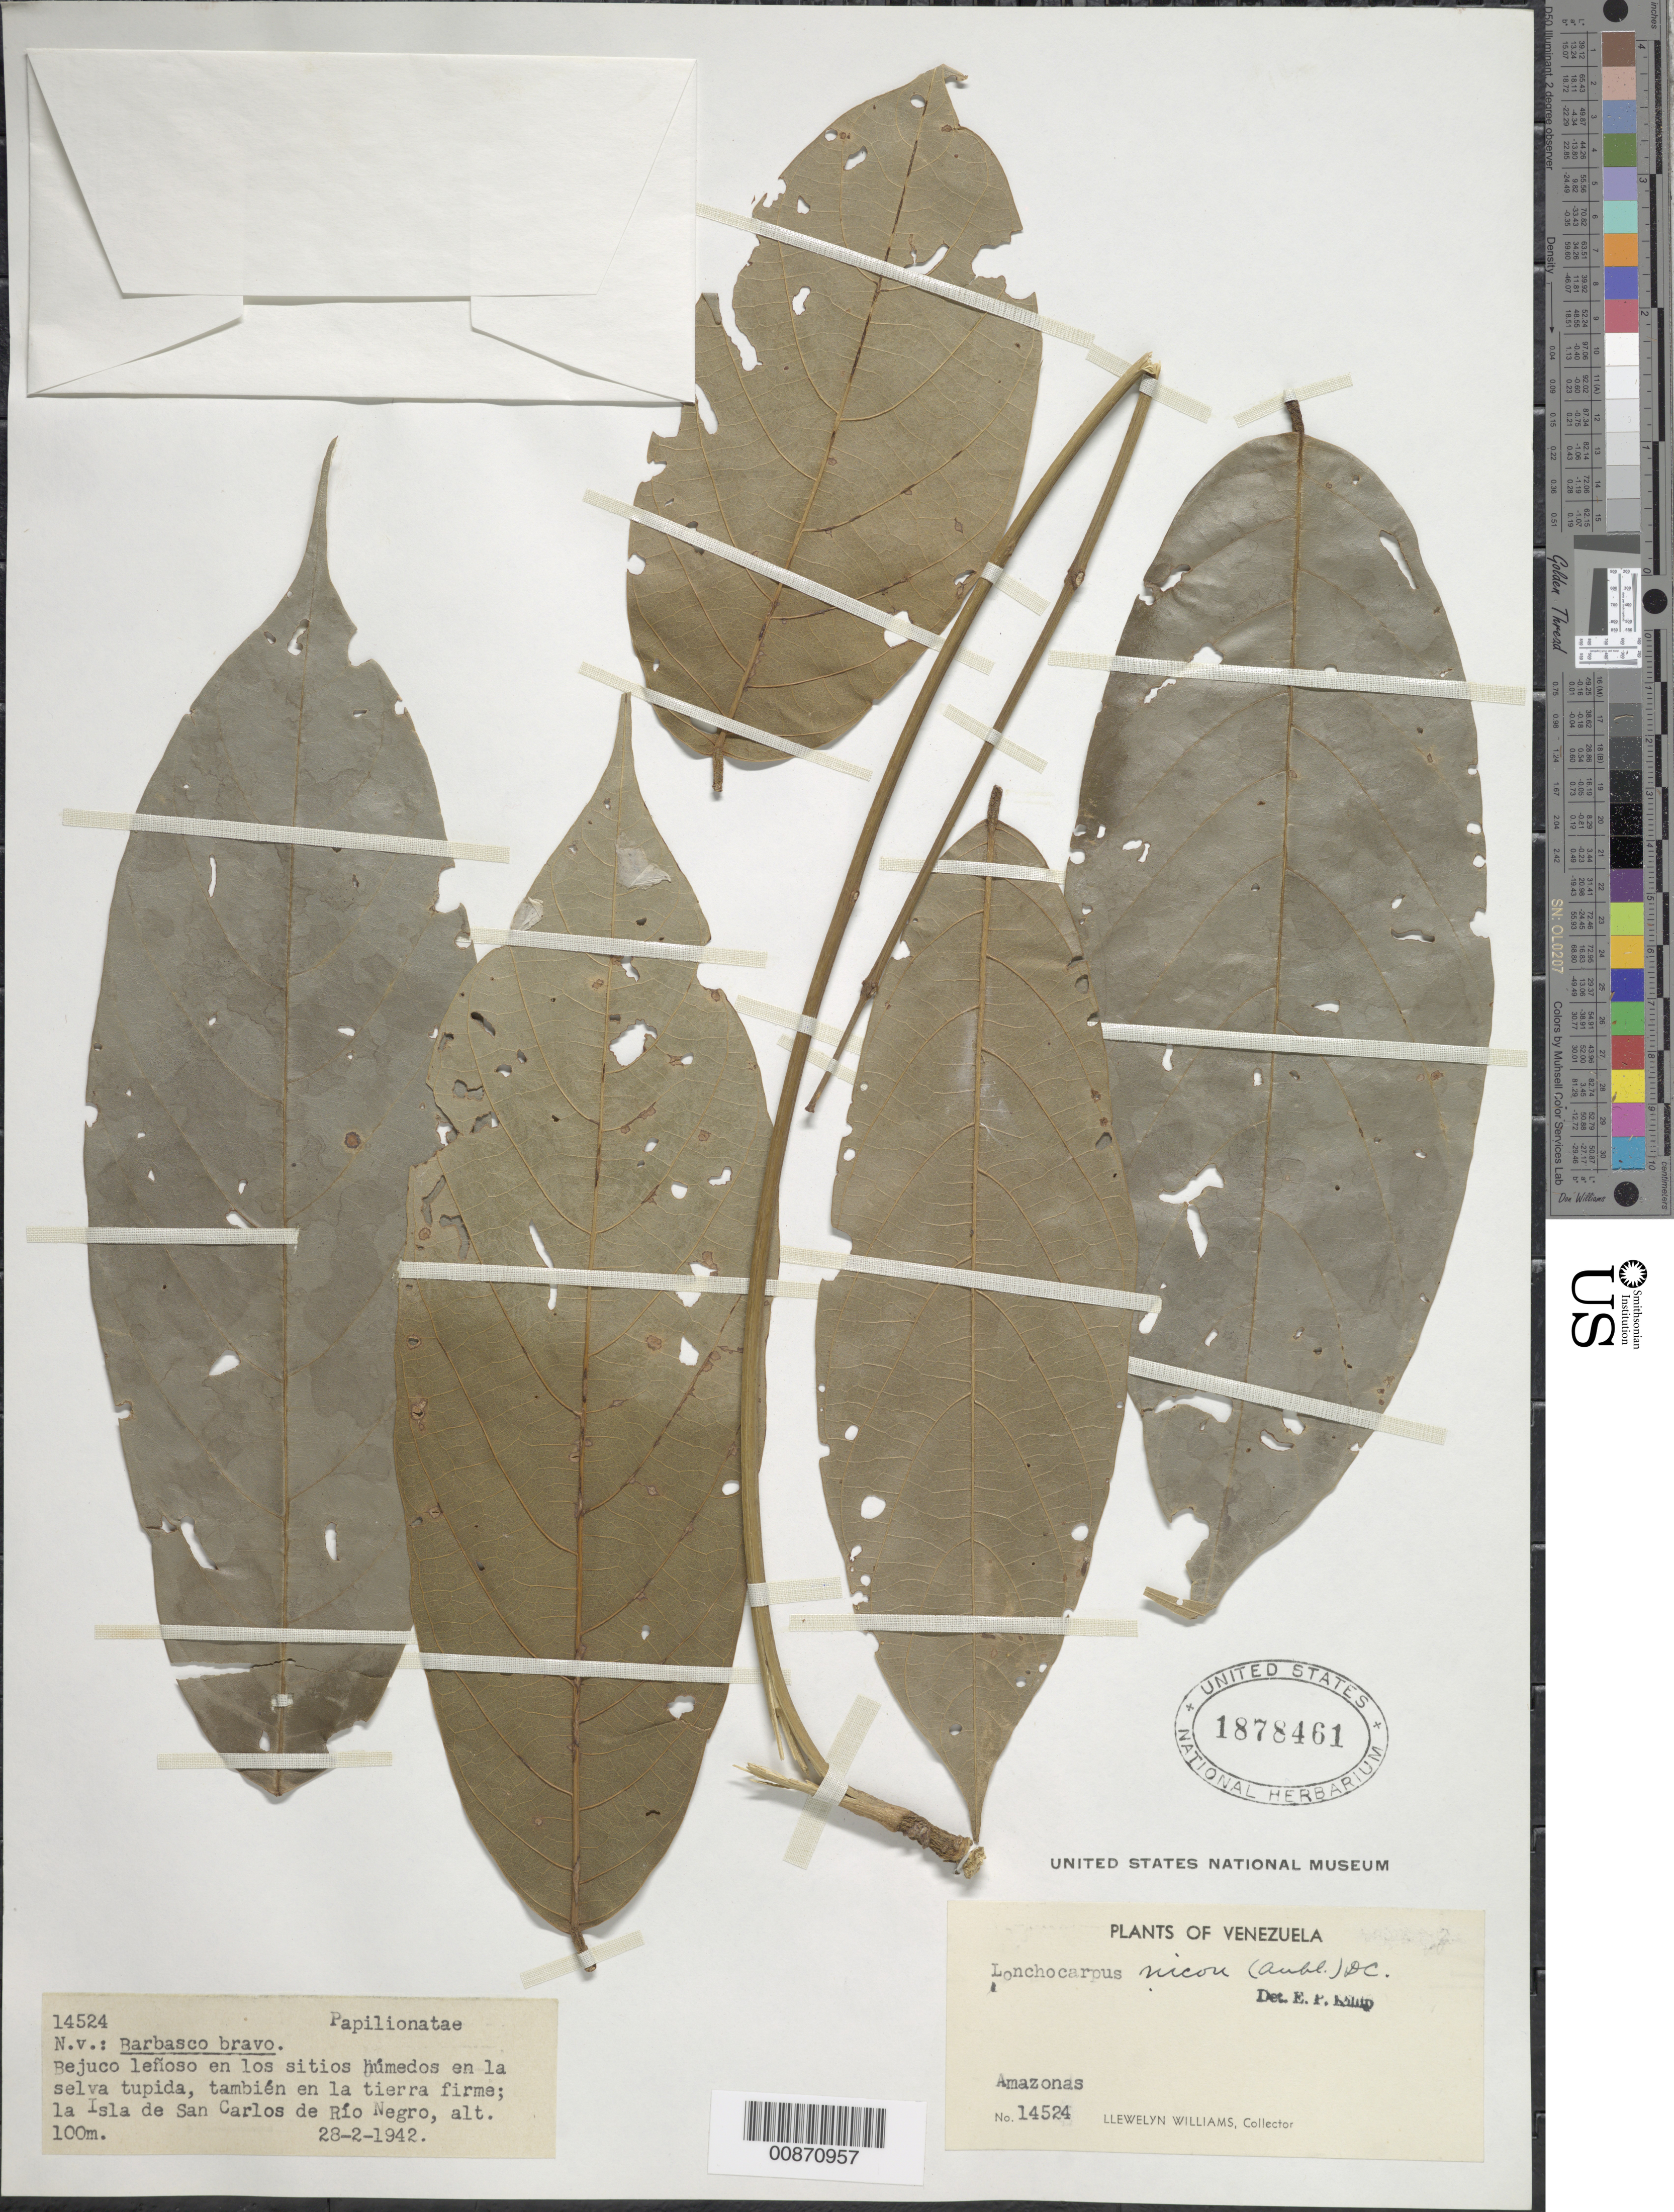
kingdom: Plantae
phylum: Tracheophyta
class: Magnoliopsida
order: Fabales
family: Fabaceae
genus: Lonchocarpus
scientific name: Lonchocarpus nicou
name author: DC.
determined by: Killip, Ellsworth P.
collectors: Ll. Williams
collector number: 14524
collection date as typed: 28-Feb-42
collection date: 1942-02-28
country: Venezuela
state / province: Amazonas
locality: San Carlos de Río Negro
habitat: Sitios huedos en la selva tupida, tambien en la tierra firme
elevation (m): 100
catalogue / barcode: US 1878461